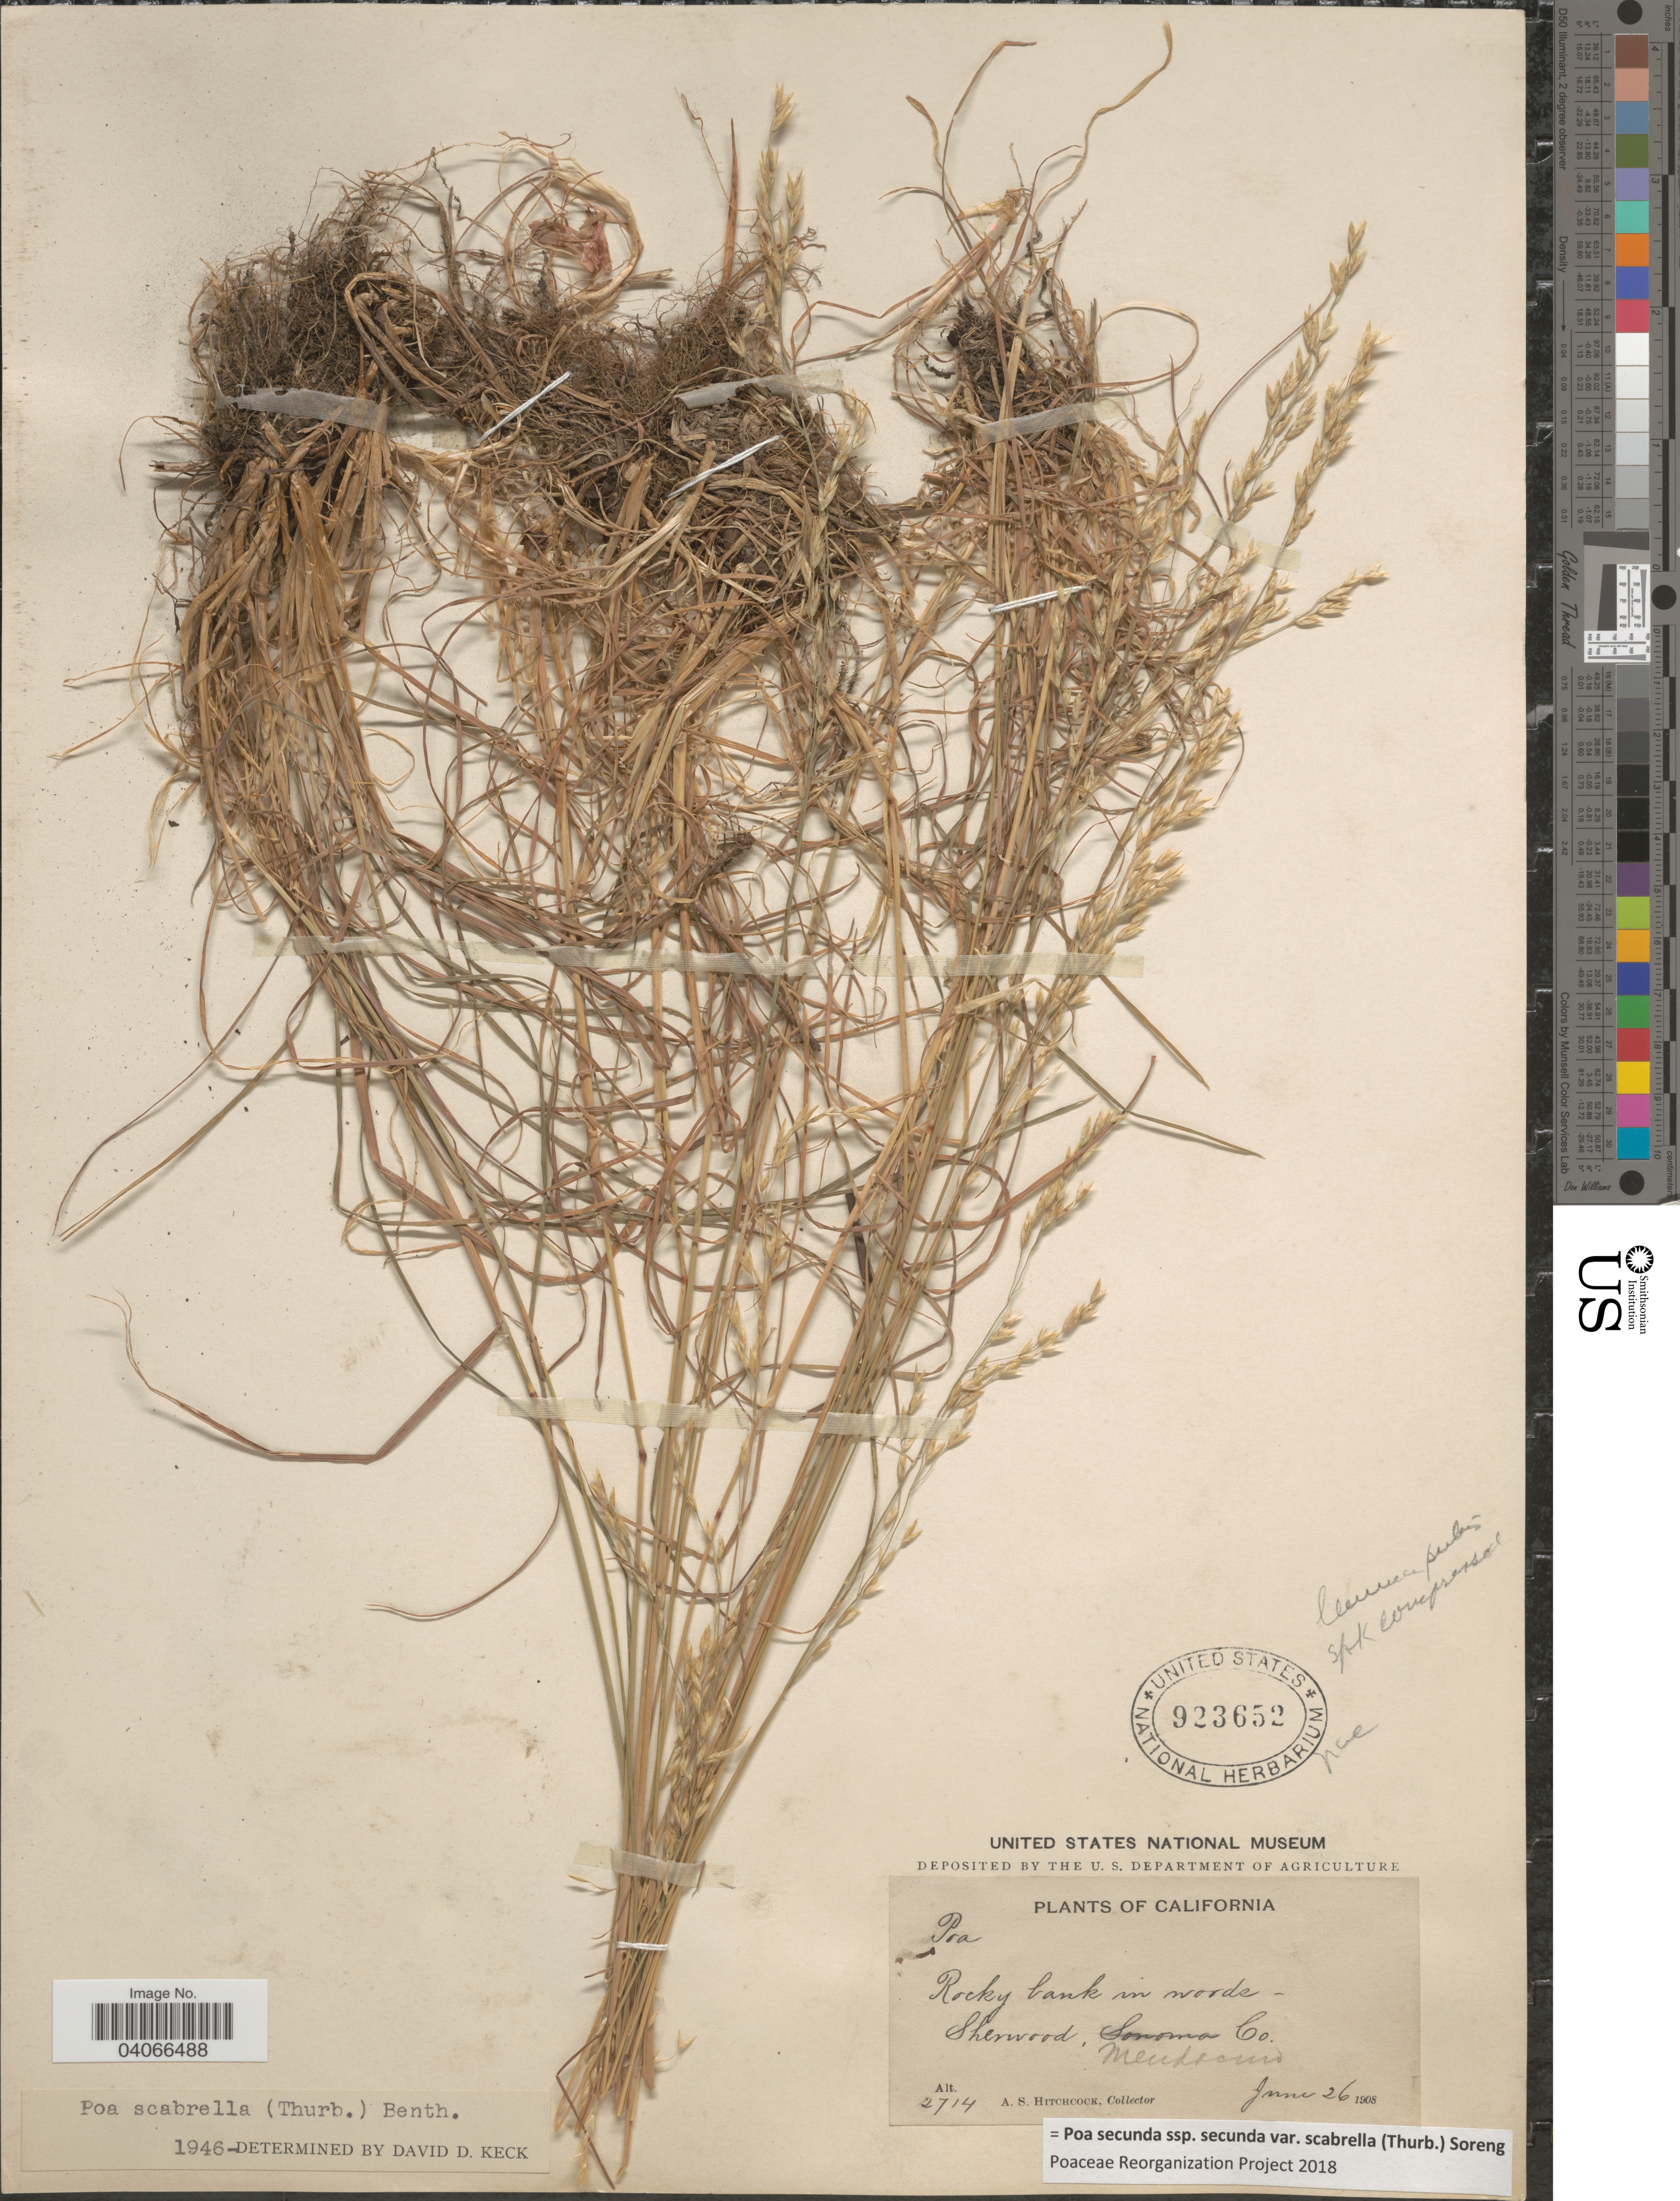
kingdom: Plantae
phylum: Tracheophyta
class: Liliopsida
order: Poales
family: Poaceae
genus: Poa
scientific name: Poa secunda subsp. secunda var. scabrella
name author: (Thurb.) Soreng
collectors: A. S. Hitchcock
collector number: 2714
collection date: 1908-06-26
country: United States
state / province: California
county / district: Mendocino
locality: Sherwood, Mendocino Co.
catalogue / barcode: US 923652